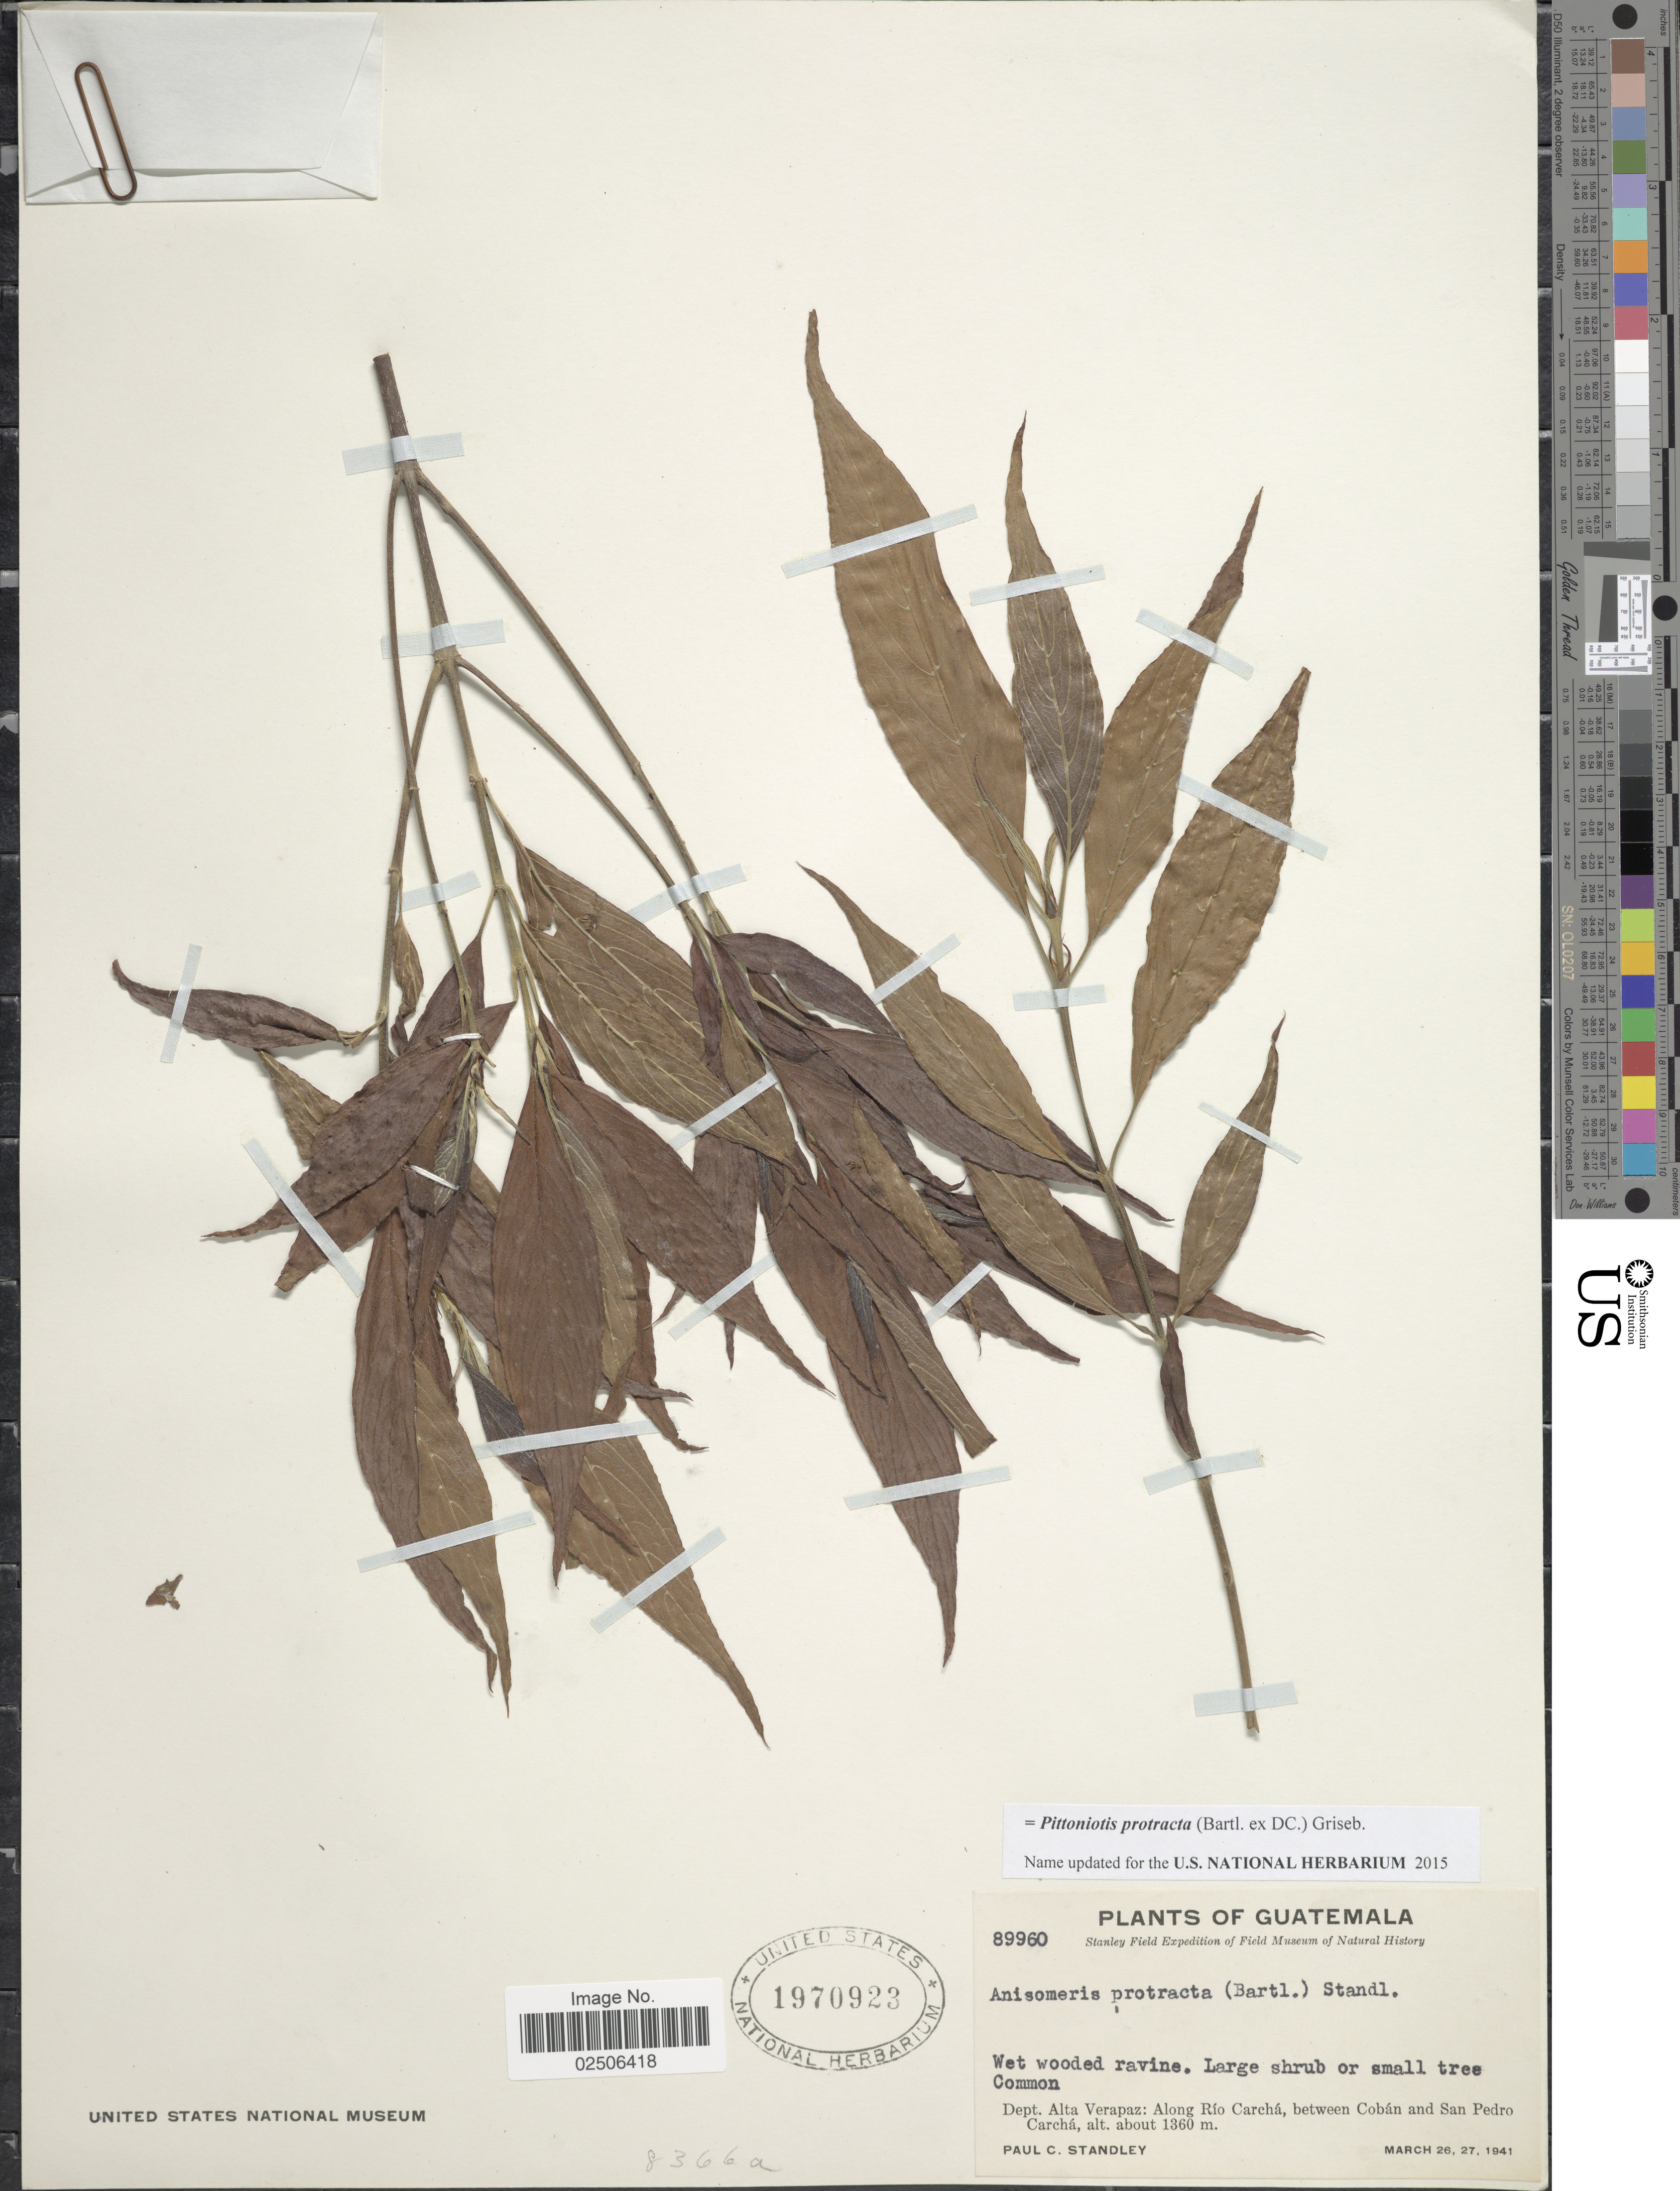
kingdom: Plantae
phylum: Tracheophyta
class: Magnoliopsida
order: Gentianales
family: Rubiaceae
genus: Pittoniotis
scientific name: Pittoniotis protracta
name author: (Bartl. ex DC.) Griseb.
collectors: P. C. Standley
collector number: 89960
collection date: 1941-03-26/1941-03-27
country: Guatemala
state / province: Alta Verapaz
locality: Along Rio Carcha, between Coban and San Pedro Carcha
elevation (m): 1360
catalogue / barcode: US 1970923